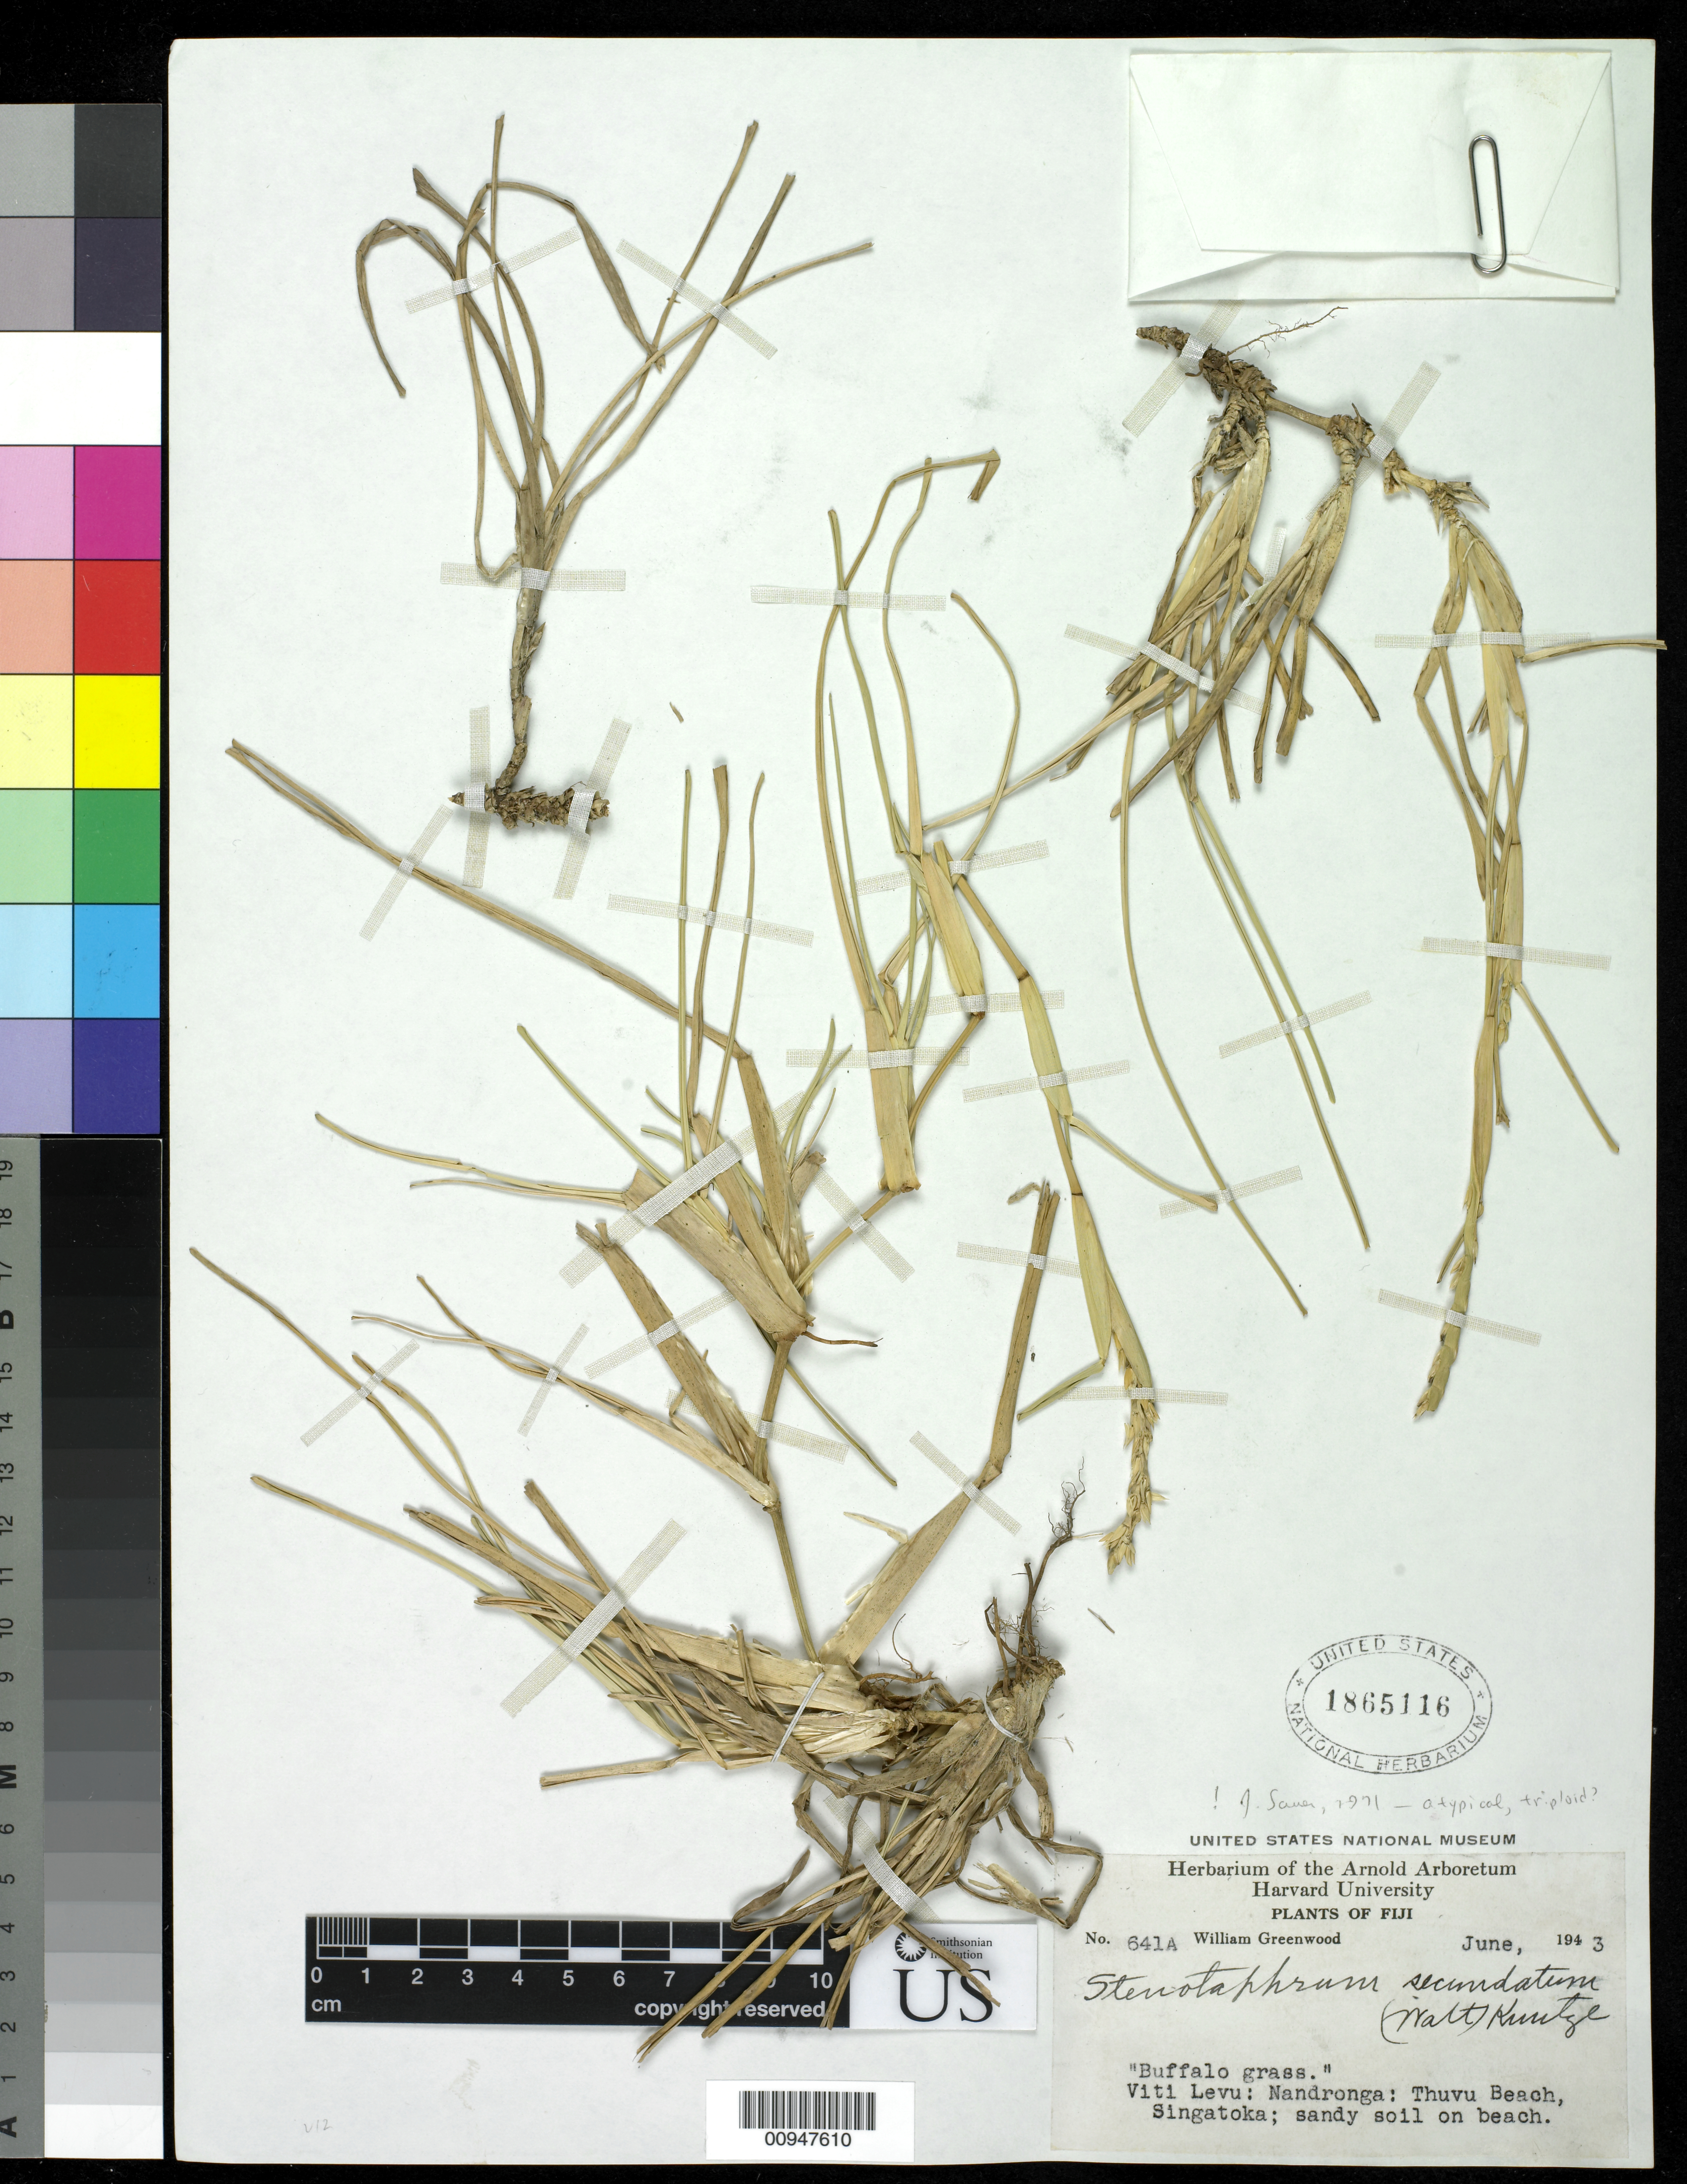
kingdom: Plantae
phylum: Tracheophyta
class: Liliopsida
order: Poales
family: Poaceae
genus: Stenotaphrum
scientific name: Stenotaphrum secundatum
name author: (Walter) Kuntze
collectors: W. Greenwood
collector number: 641 A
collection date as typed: Jun 1943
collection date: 1943-06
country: Fiji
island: Viti Levu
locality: Nandronga: Thuvu Beach, Singatoka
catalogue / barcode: US 1865116